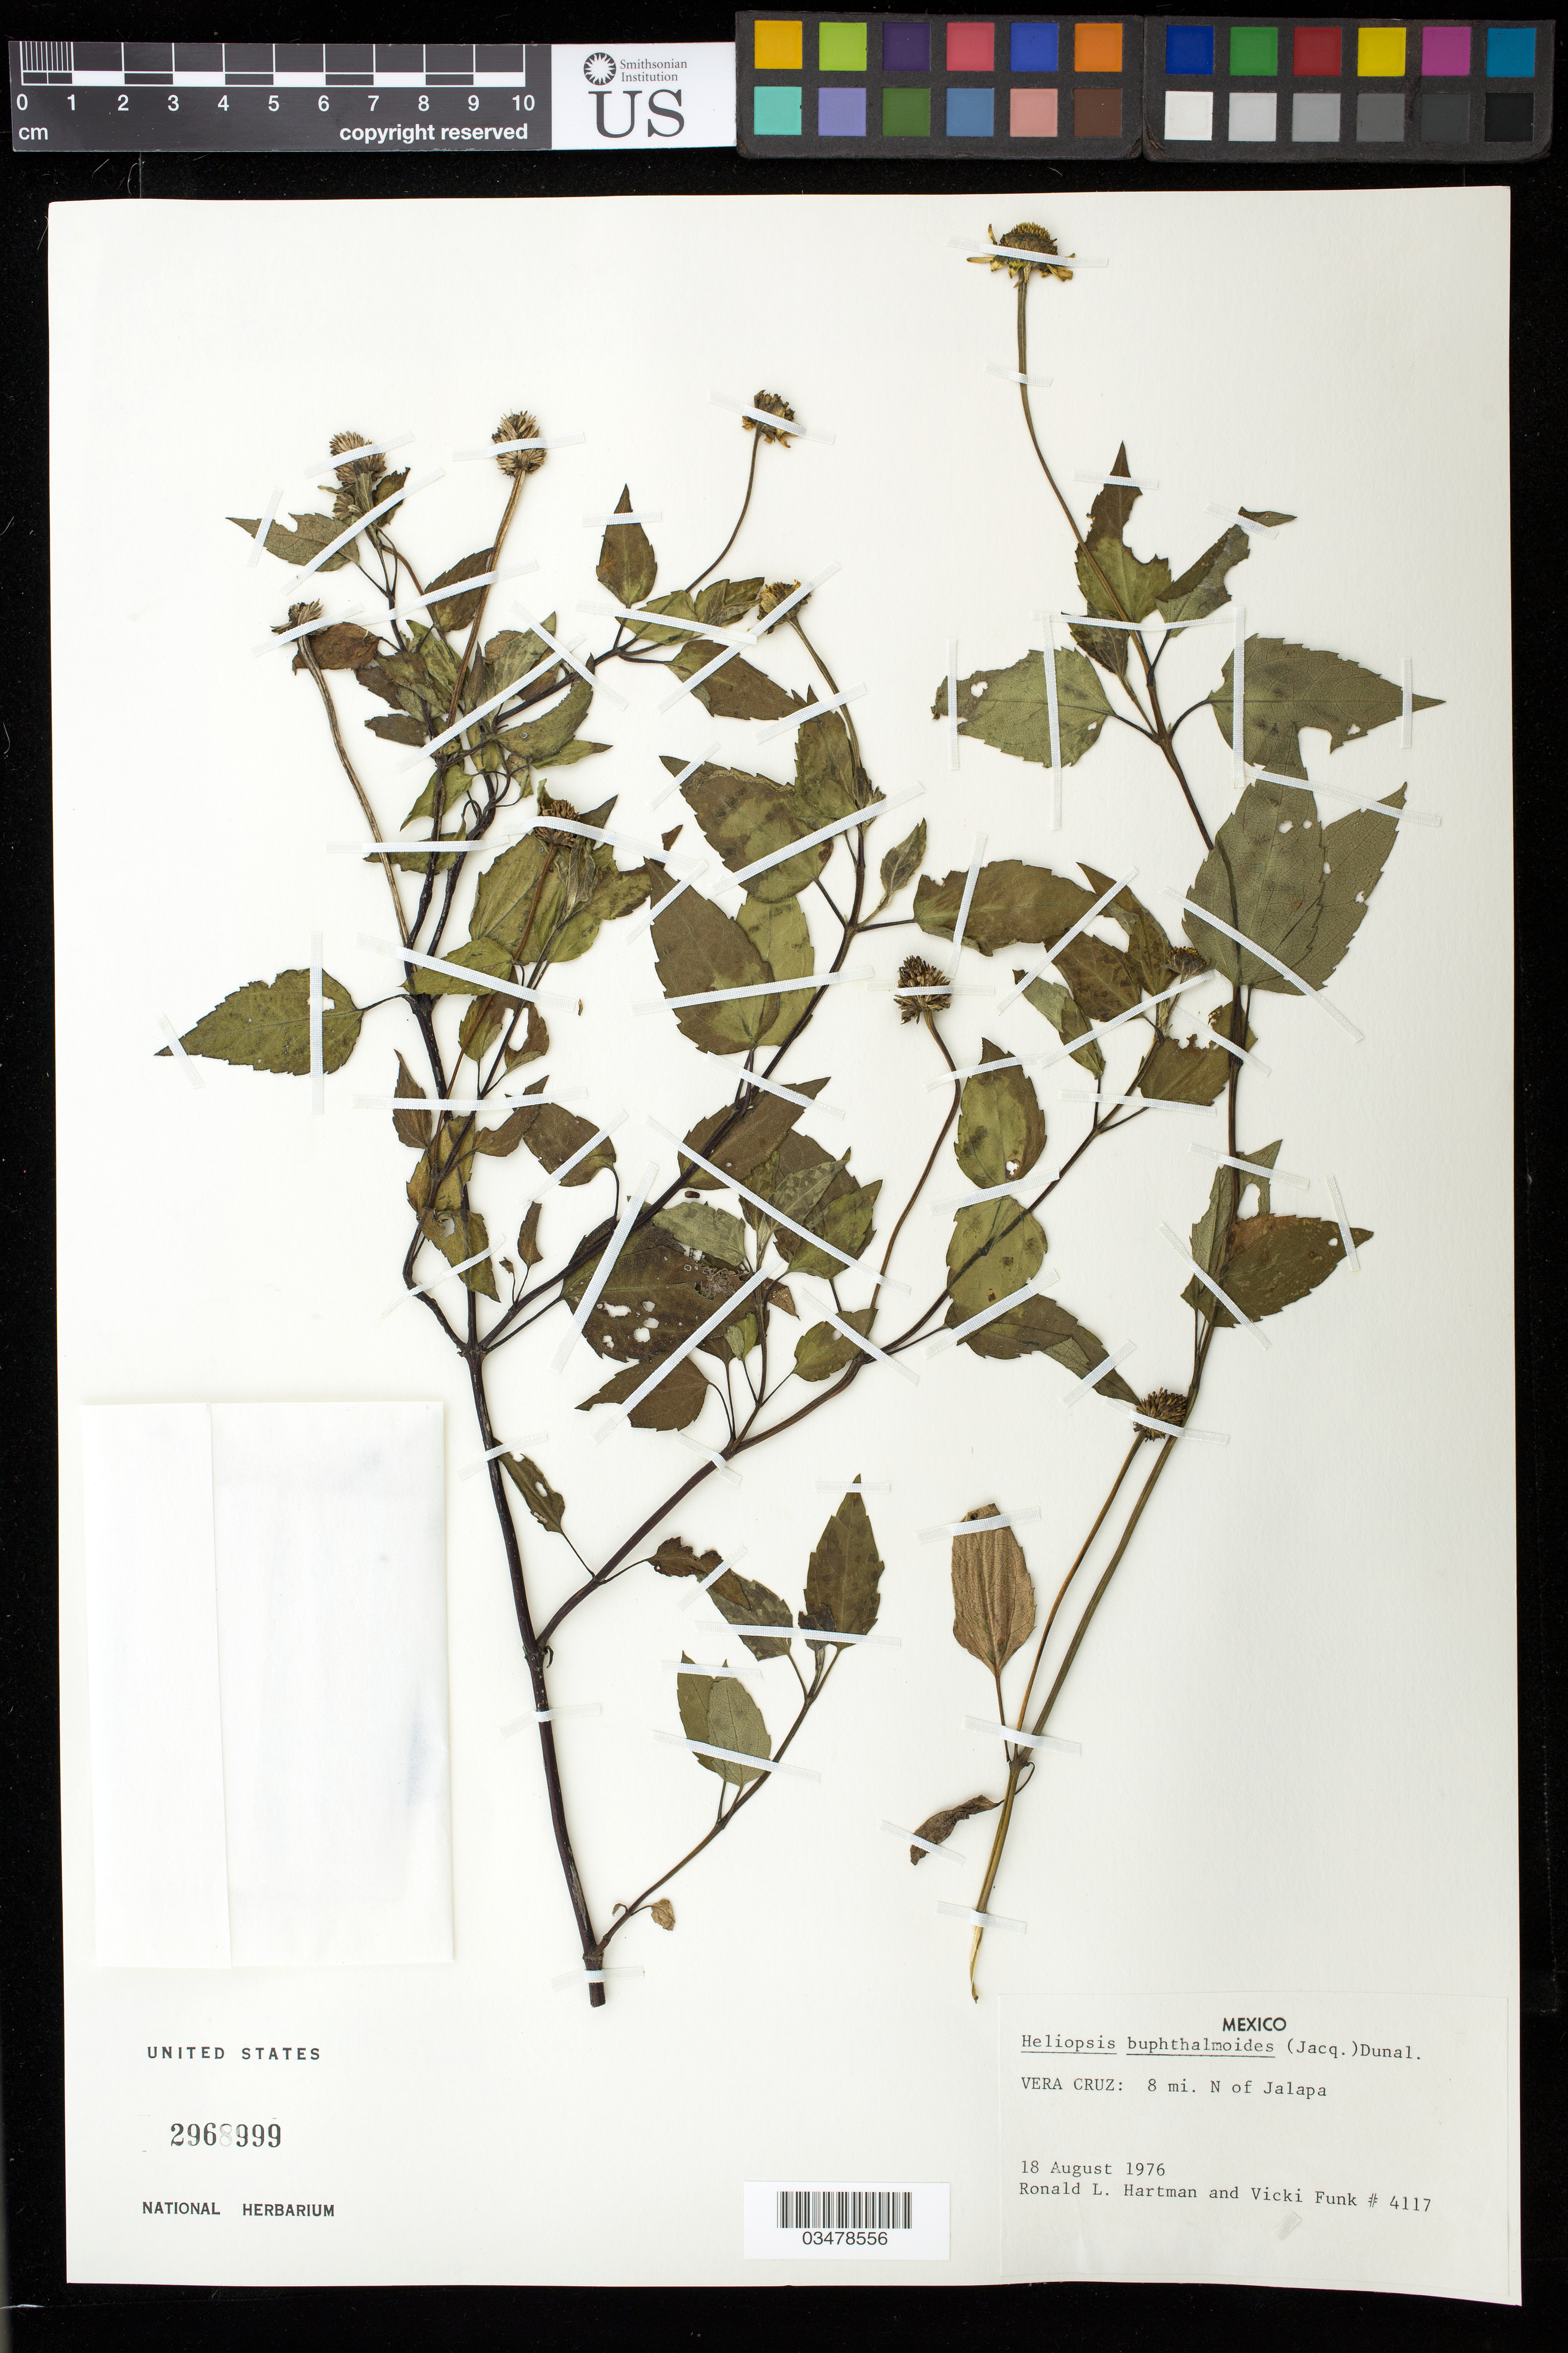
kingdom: Plantae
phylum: Tracheophyta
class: Magnoliopsida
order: Asterales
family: Asteraceae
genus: Heliopsis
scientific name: Heliopsis buphthalmoides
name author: (Jacq.) Dunal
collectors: R. Hartman & V. Funk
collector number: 4117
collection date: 1976-08-18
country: Mexico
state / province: Veracruz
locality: Vera Cruz, 8 mi. no of Jalapa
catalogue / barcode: US 2968999